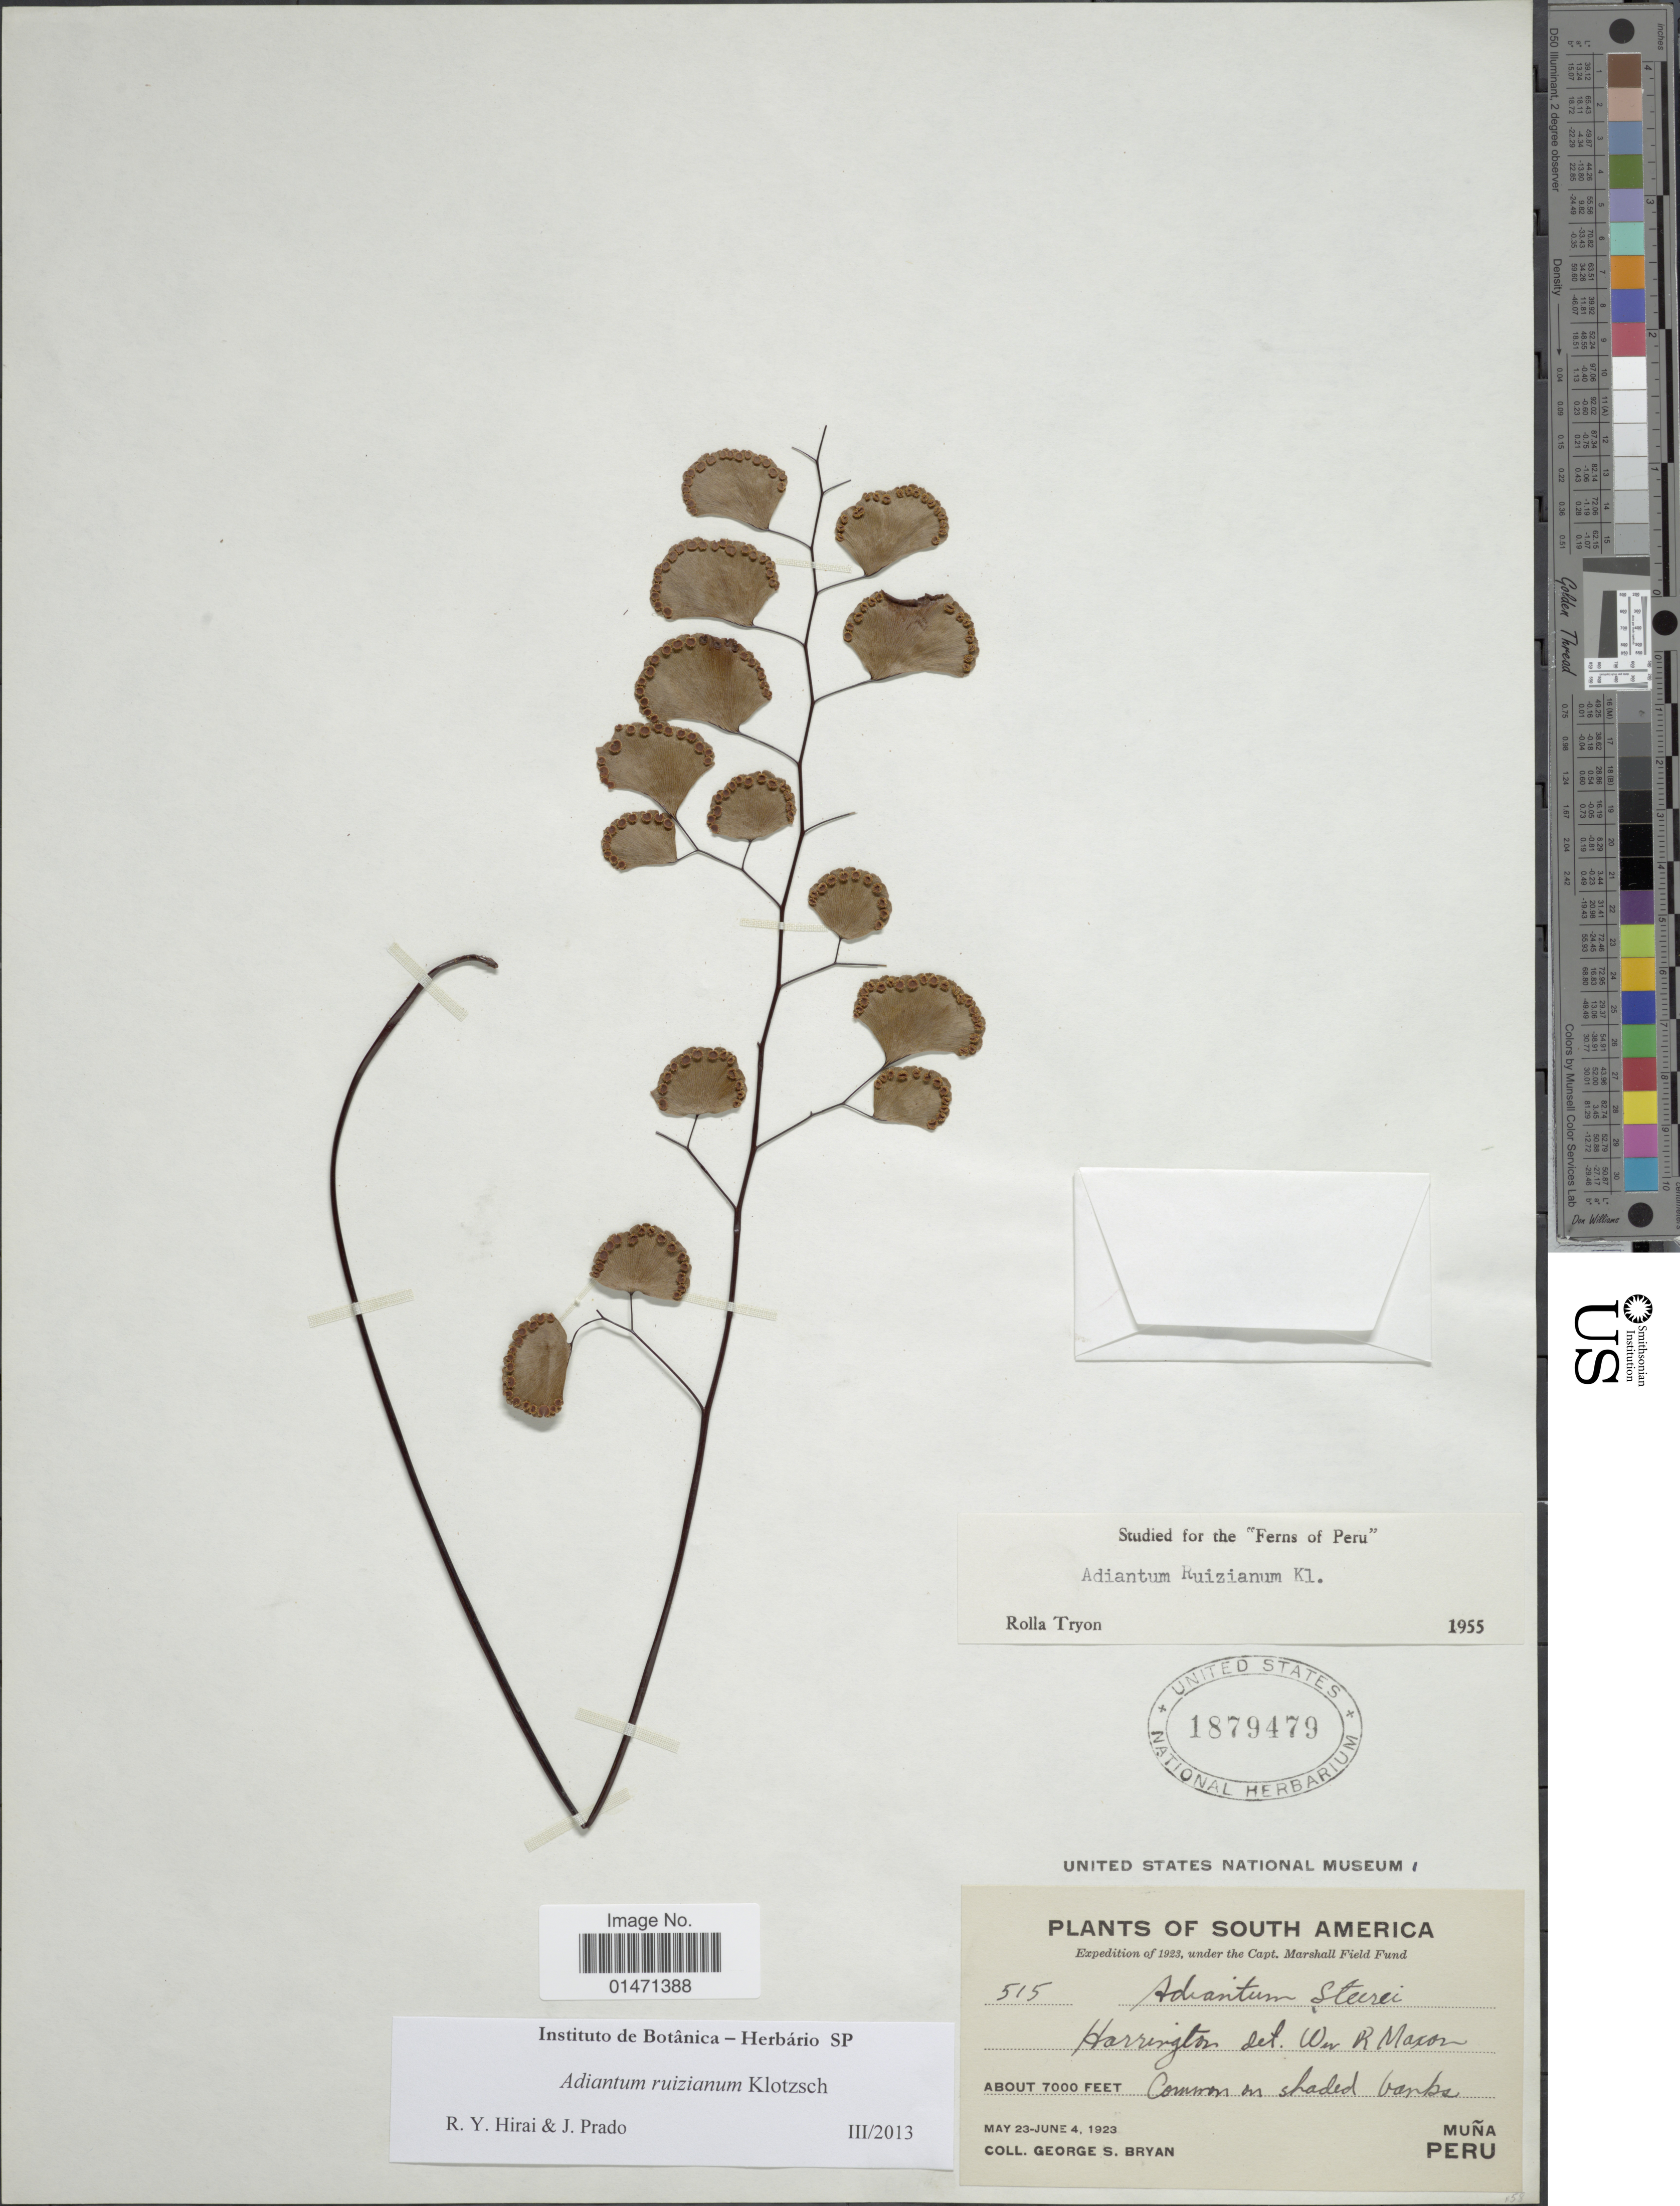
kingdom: Plantae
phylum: Tracheophyta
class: Polypodiopsida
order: Polypodiales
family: Pteridaceae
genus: Adiantum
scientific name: Adiantum ruizianum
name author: Klotzsch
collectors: G. S. Bryan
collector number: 515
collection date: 1923-05-23/1923-06-04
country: Peru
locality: South America, Muna, Peru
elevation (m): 2134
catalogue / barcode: US 1879479